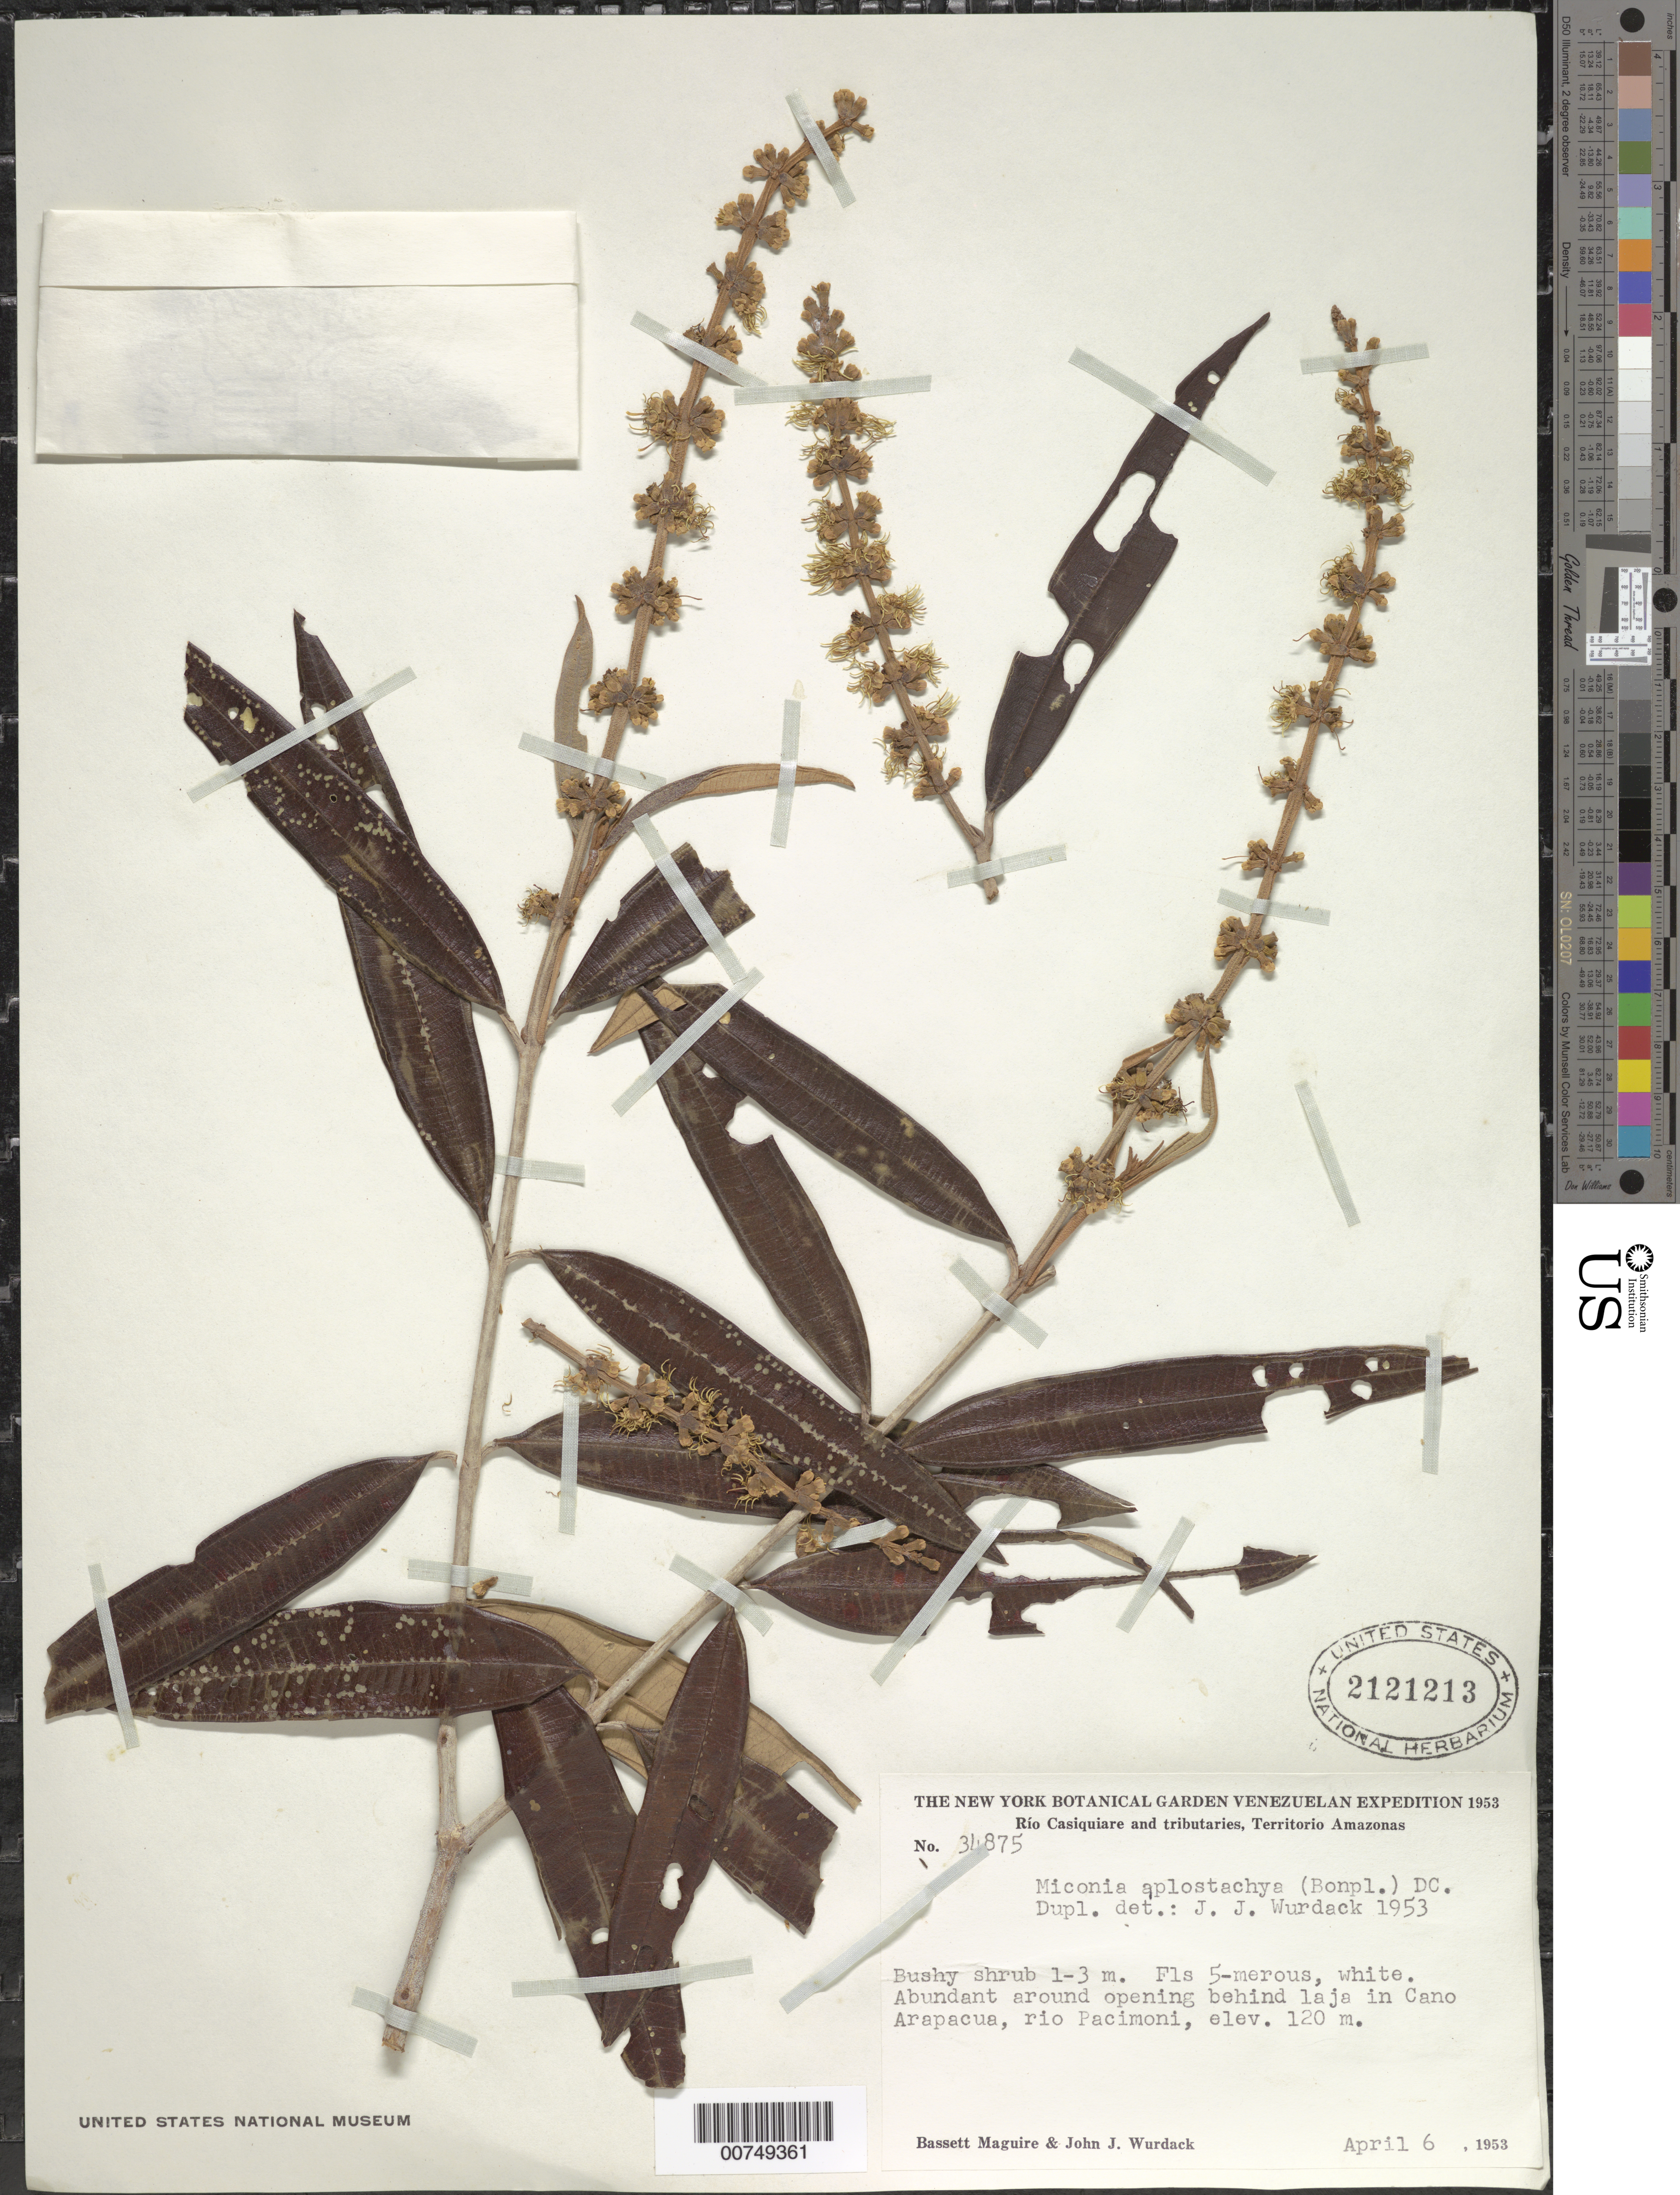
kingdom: Plantae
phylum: Tracheophyta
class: Magnoliopsida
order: Myrtales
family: Melastomataceae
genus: Miconia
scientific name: Miconia aplostachya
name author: (Bonpl.) DC.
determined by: Wurdack, John J., (US), US (UNITED STATES)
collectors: B. Maguire & J. J. Wurdack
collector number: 34875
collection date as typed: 6-Apr-53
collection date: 1953-04-06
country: Venezuela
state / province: Amazonas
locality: Río Pacimoni, Caño Arapacua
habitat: Opening behind laja in Caño Arapacua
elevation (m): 120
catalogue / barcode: US 2121213